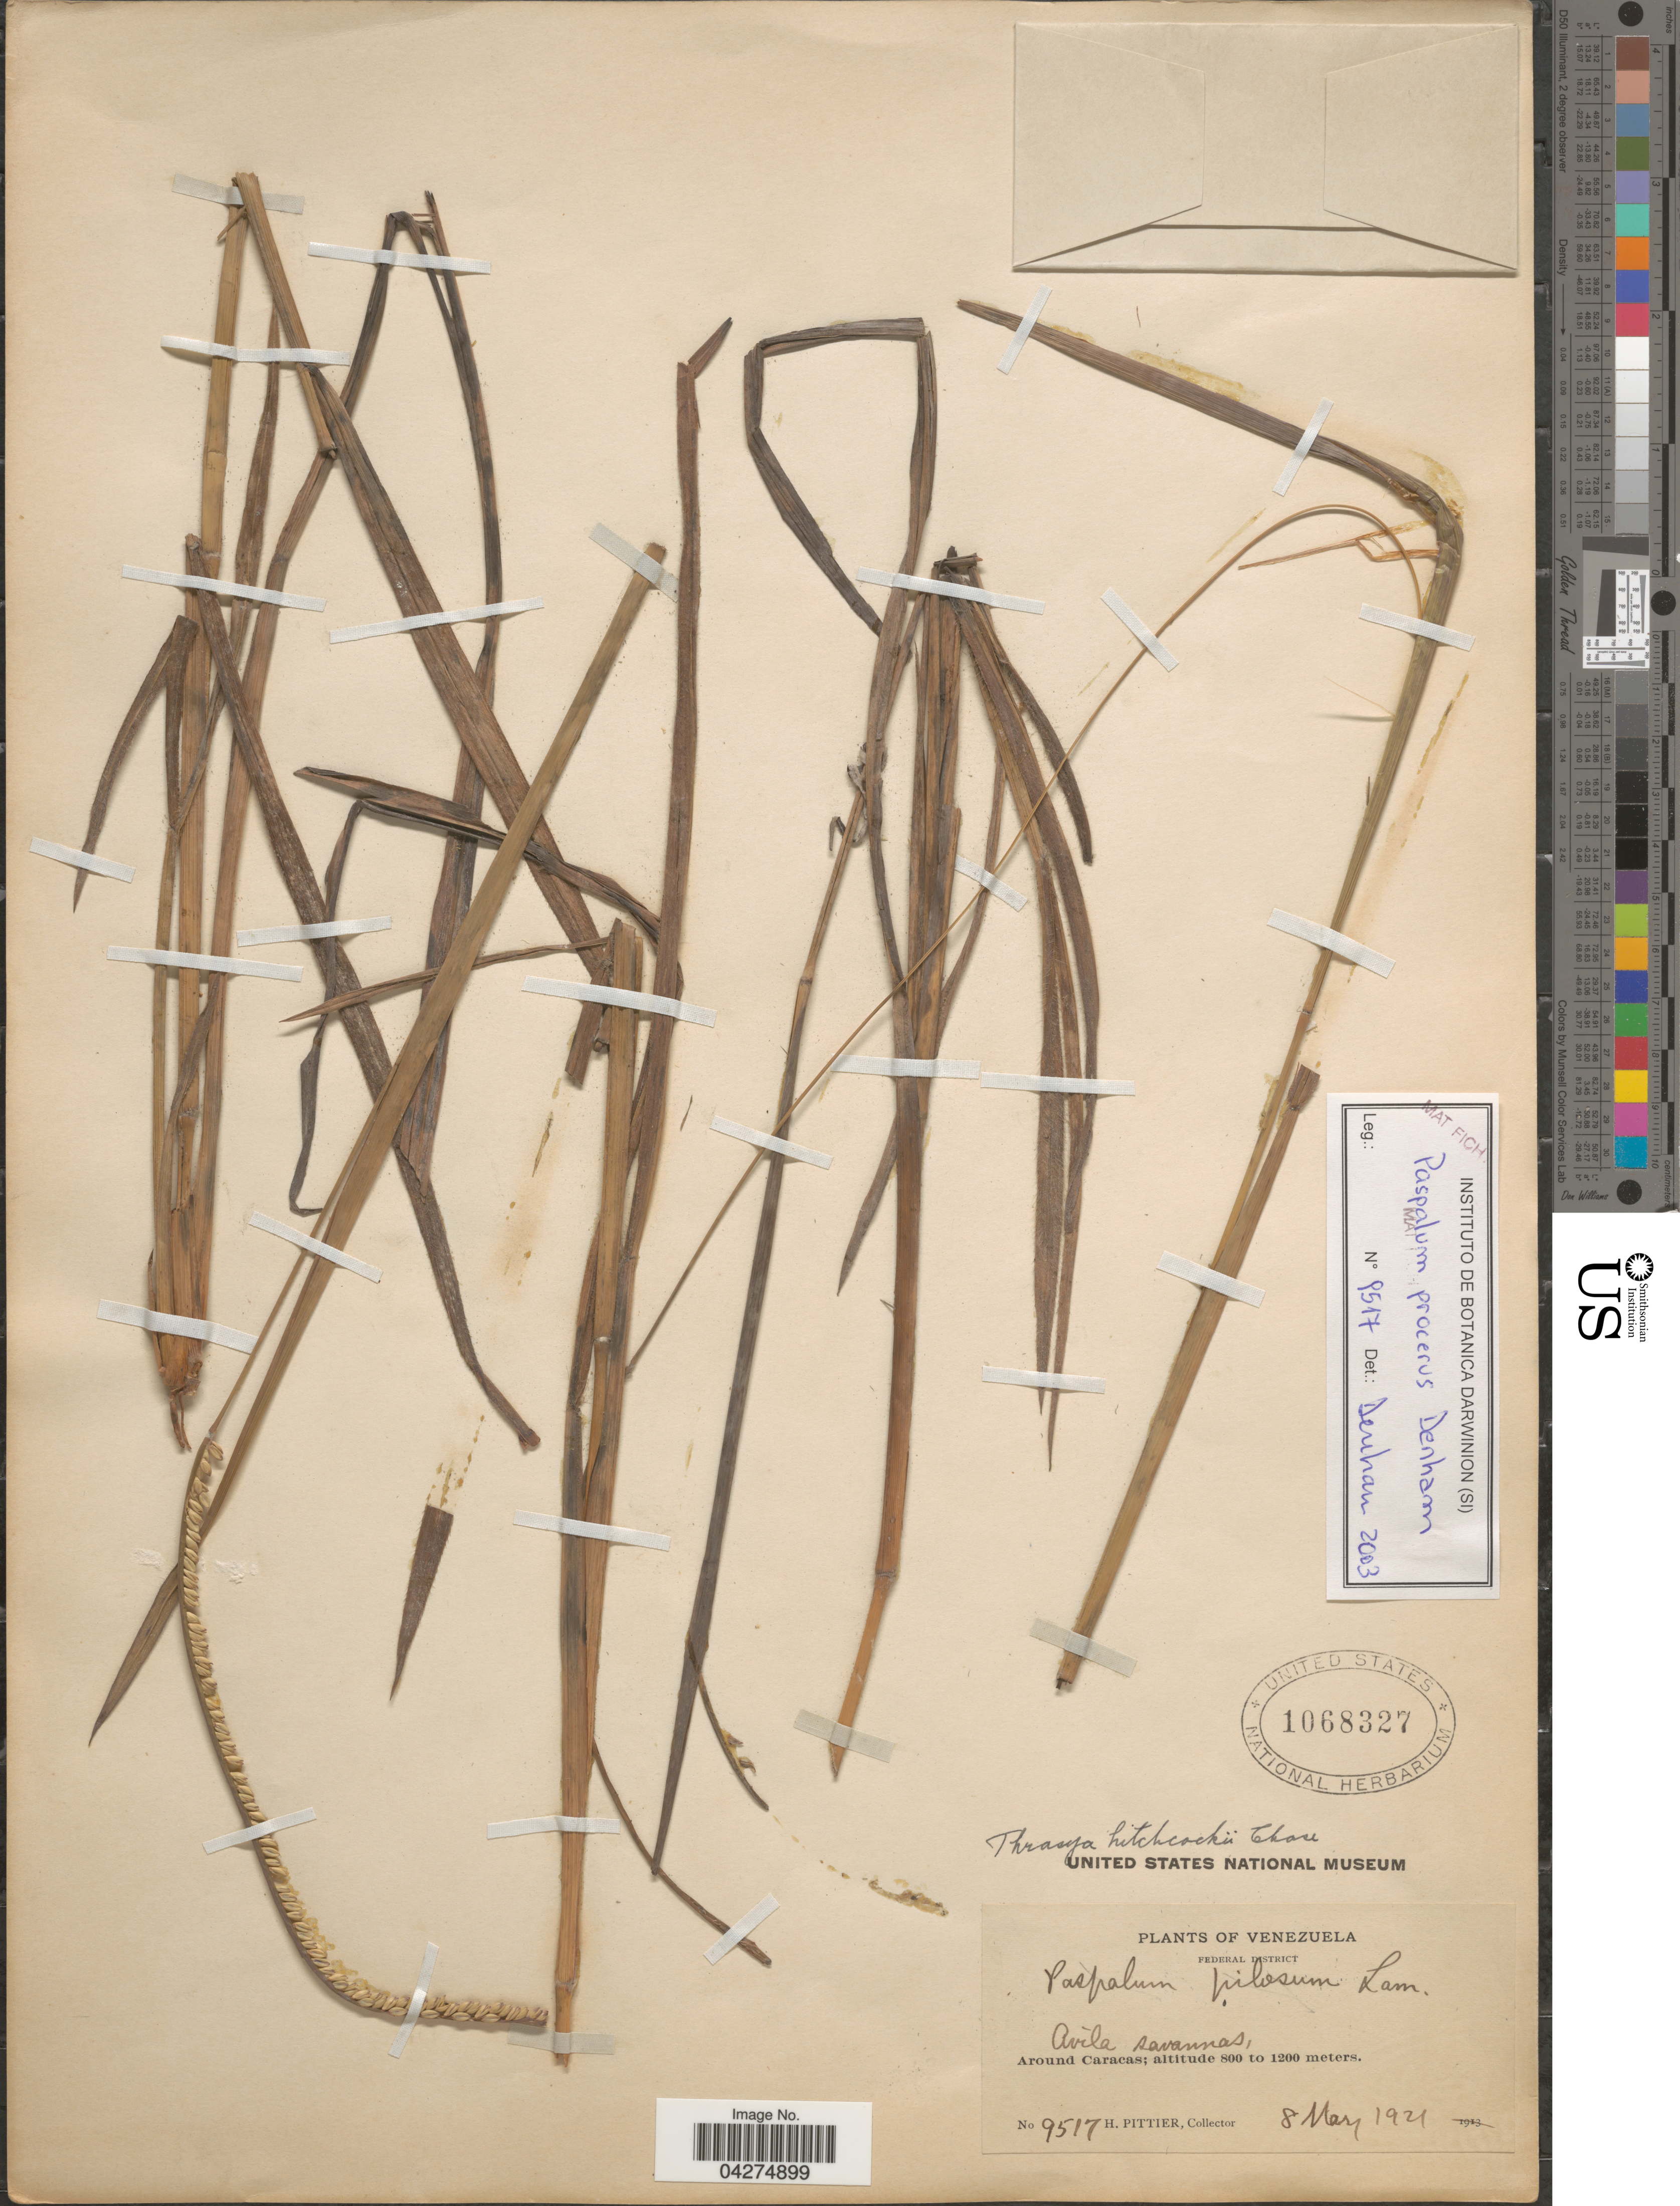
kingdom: Plantae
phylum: Tracheophyta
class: Liliopsida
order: Poales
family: Poaceae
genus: Paspalum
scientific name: Paspalum procerum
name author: S. Denham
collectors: H. F. Pittier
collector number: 9517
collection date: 1921-05-08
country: Venezuela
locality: Federal District. Avila savannas, Around Caracas.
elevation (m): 800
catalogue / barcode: US 1068327